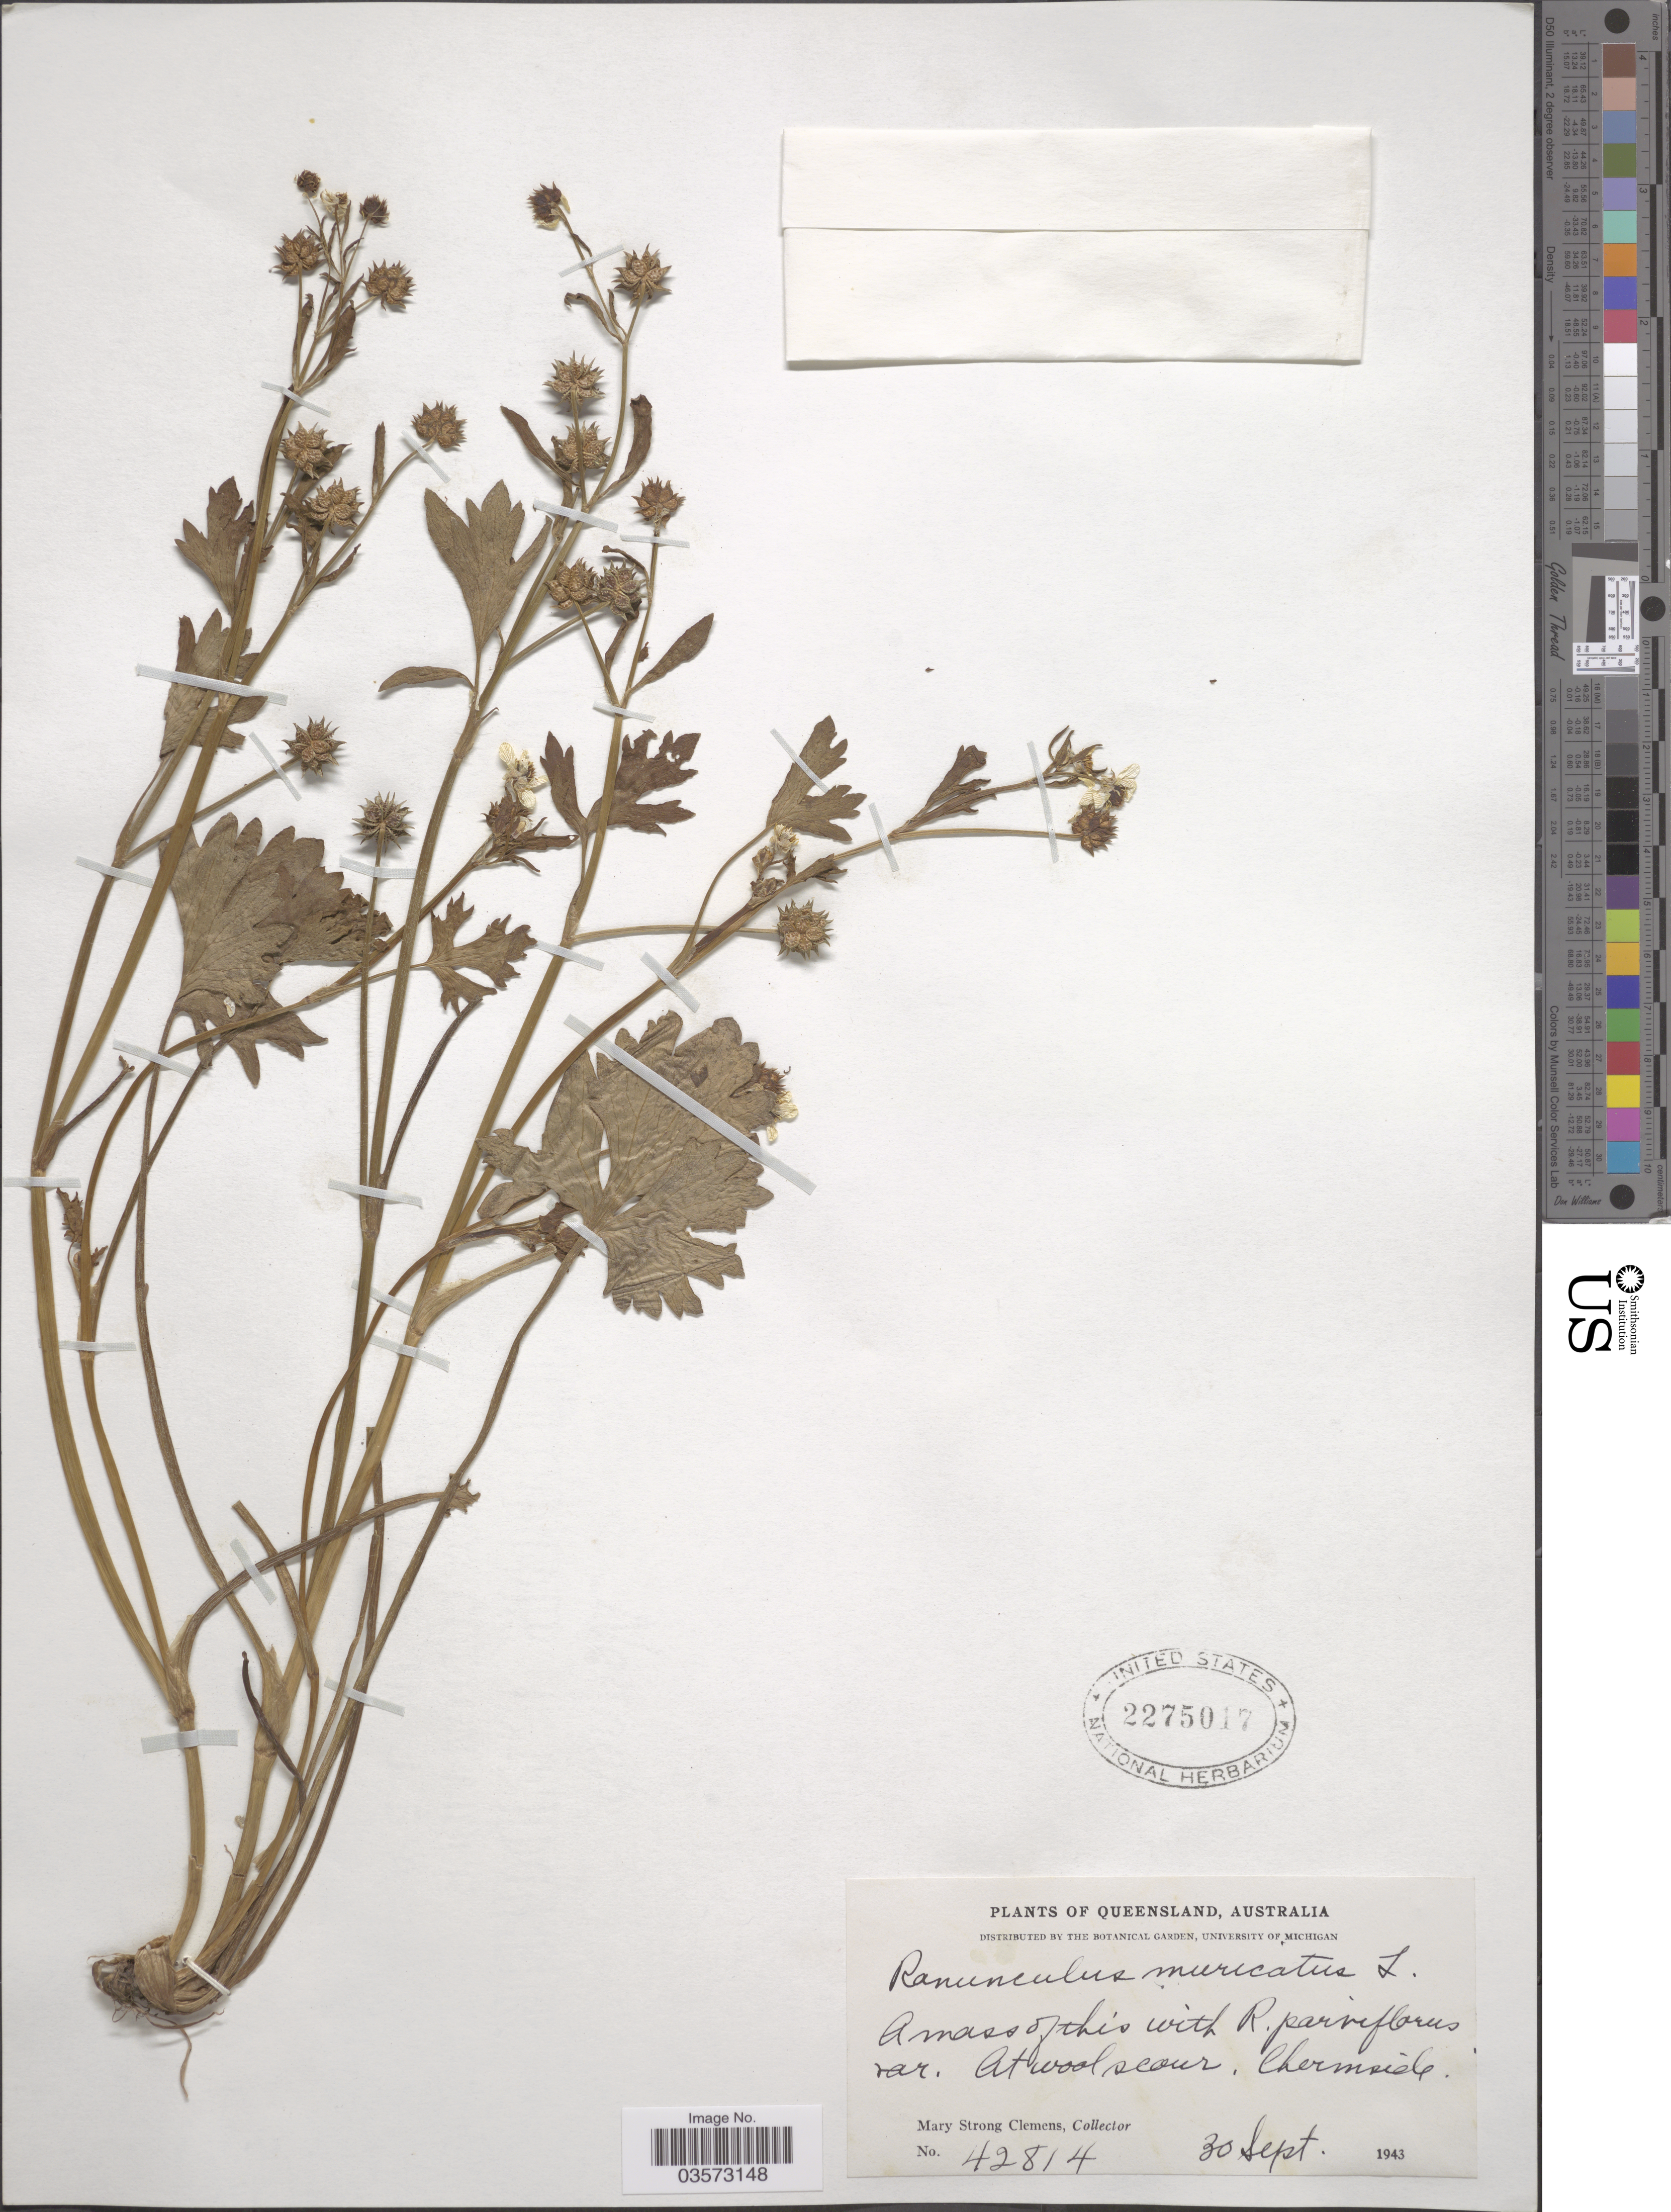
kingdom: Plantae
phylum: Tracheophyta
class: Magnoliopsida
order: Ranunculales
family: Ranunculaceae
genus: Ranunculus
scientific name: Ranunculus muricatus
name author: L.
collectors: M. S. Clemens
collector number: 42814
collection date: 1943-09-30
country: Australia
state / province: Queensland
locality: At wool scour, Chermside.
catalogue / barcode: US 2275017